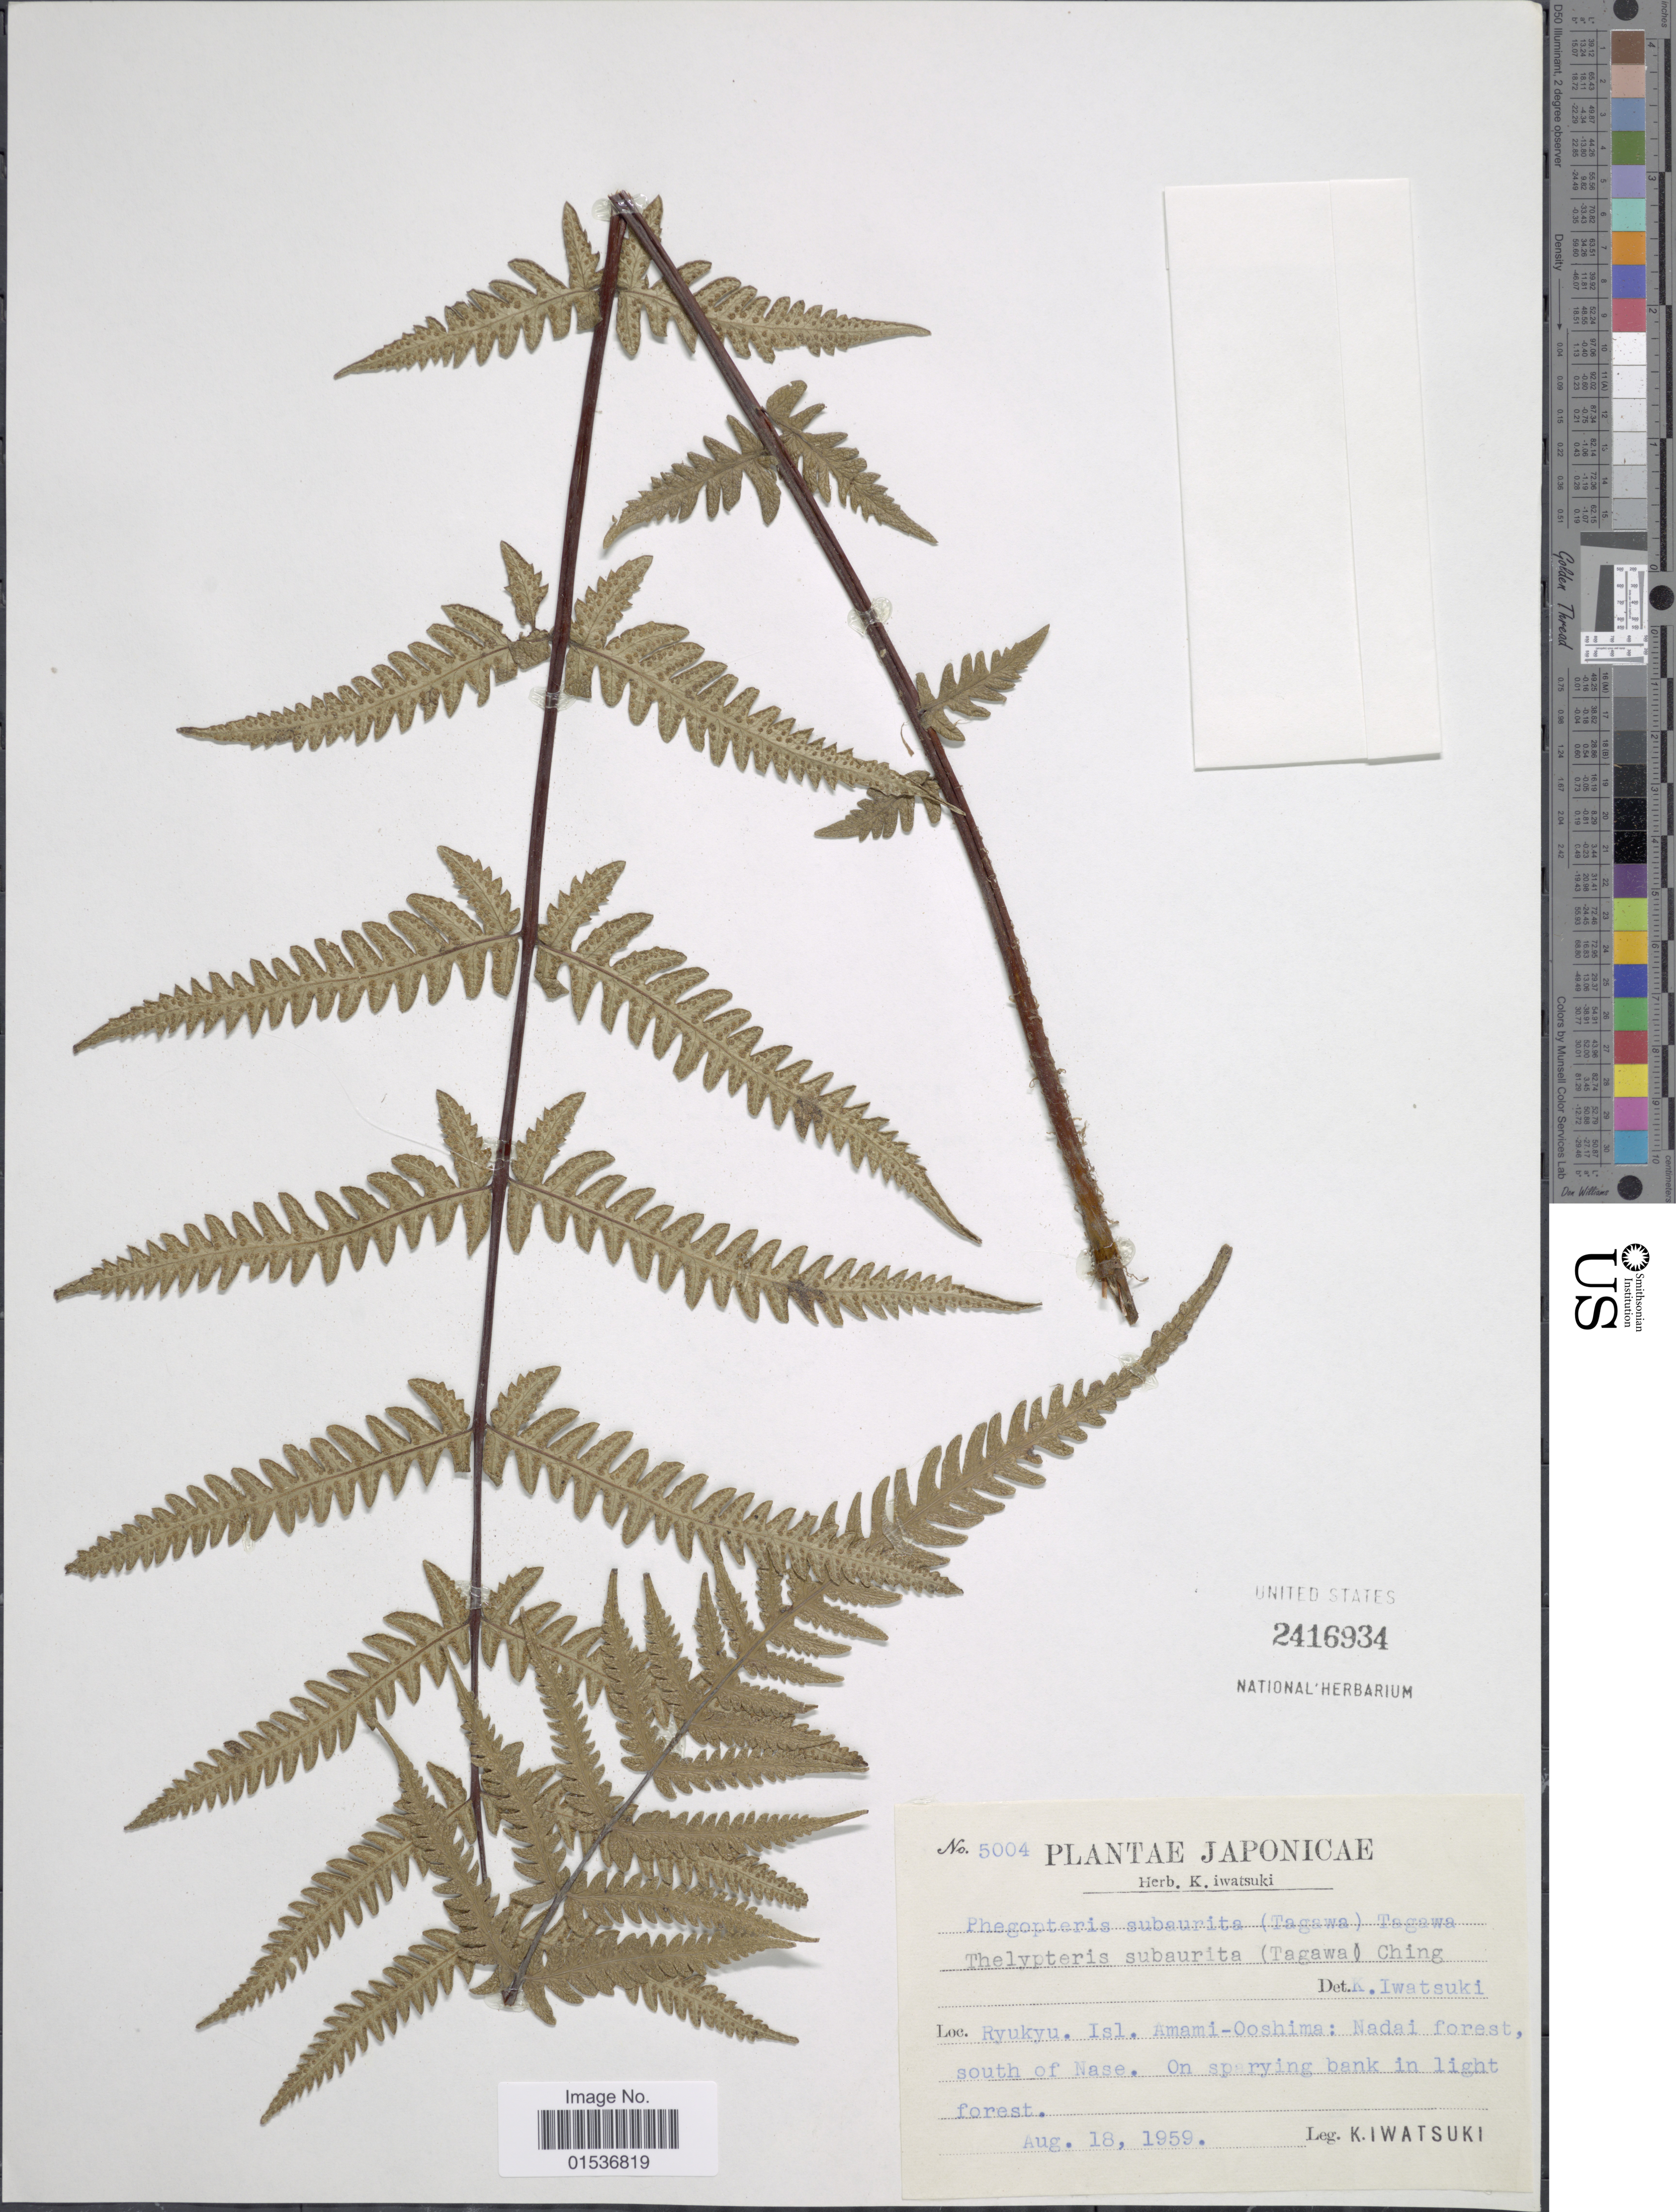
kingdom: Plantae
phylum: Tracheophyta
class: Polypodiopsida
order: Polypodiales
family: Thelypteridaceae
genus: Pseudophegopteris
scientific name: Pseudophegopteris subaurita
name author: (Tagawa) Ching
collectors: K. Iwatsuki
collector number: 5004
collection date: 1959-08-18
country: Japan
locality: Ryukyu. Isl, Amami-Ooshima: Nadai forest, south of Nase.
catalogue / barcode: US 2416934